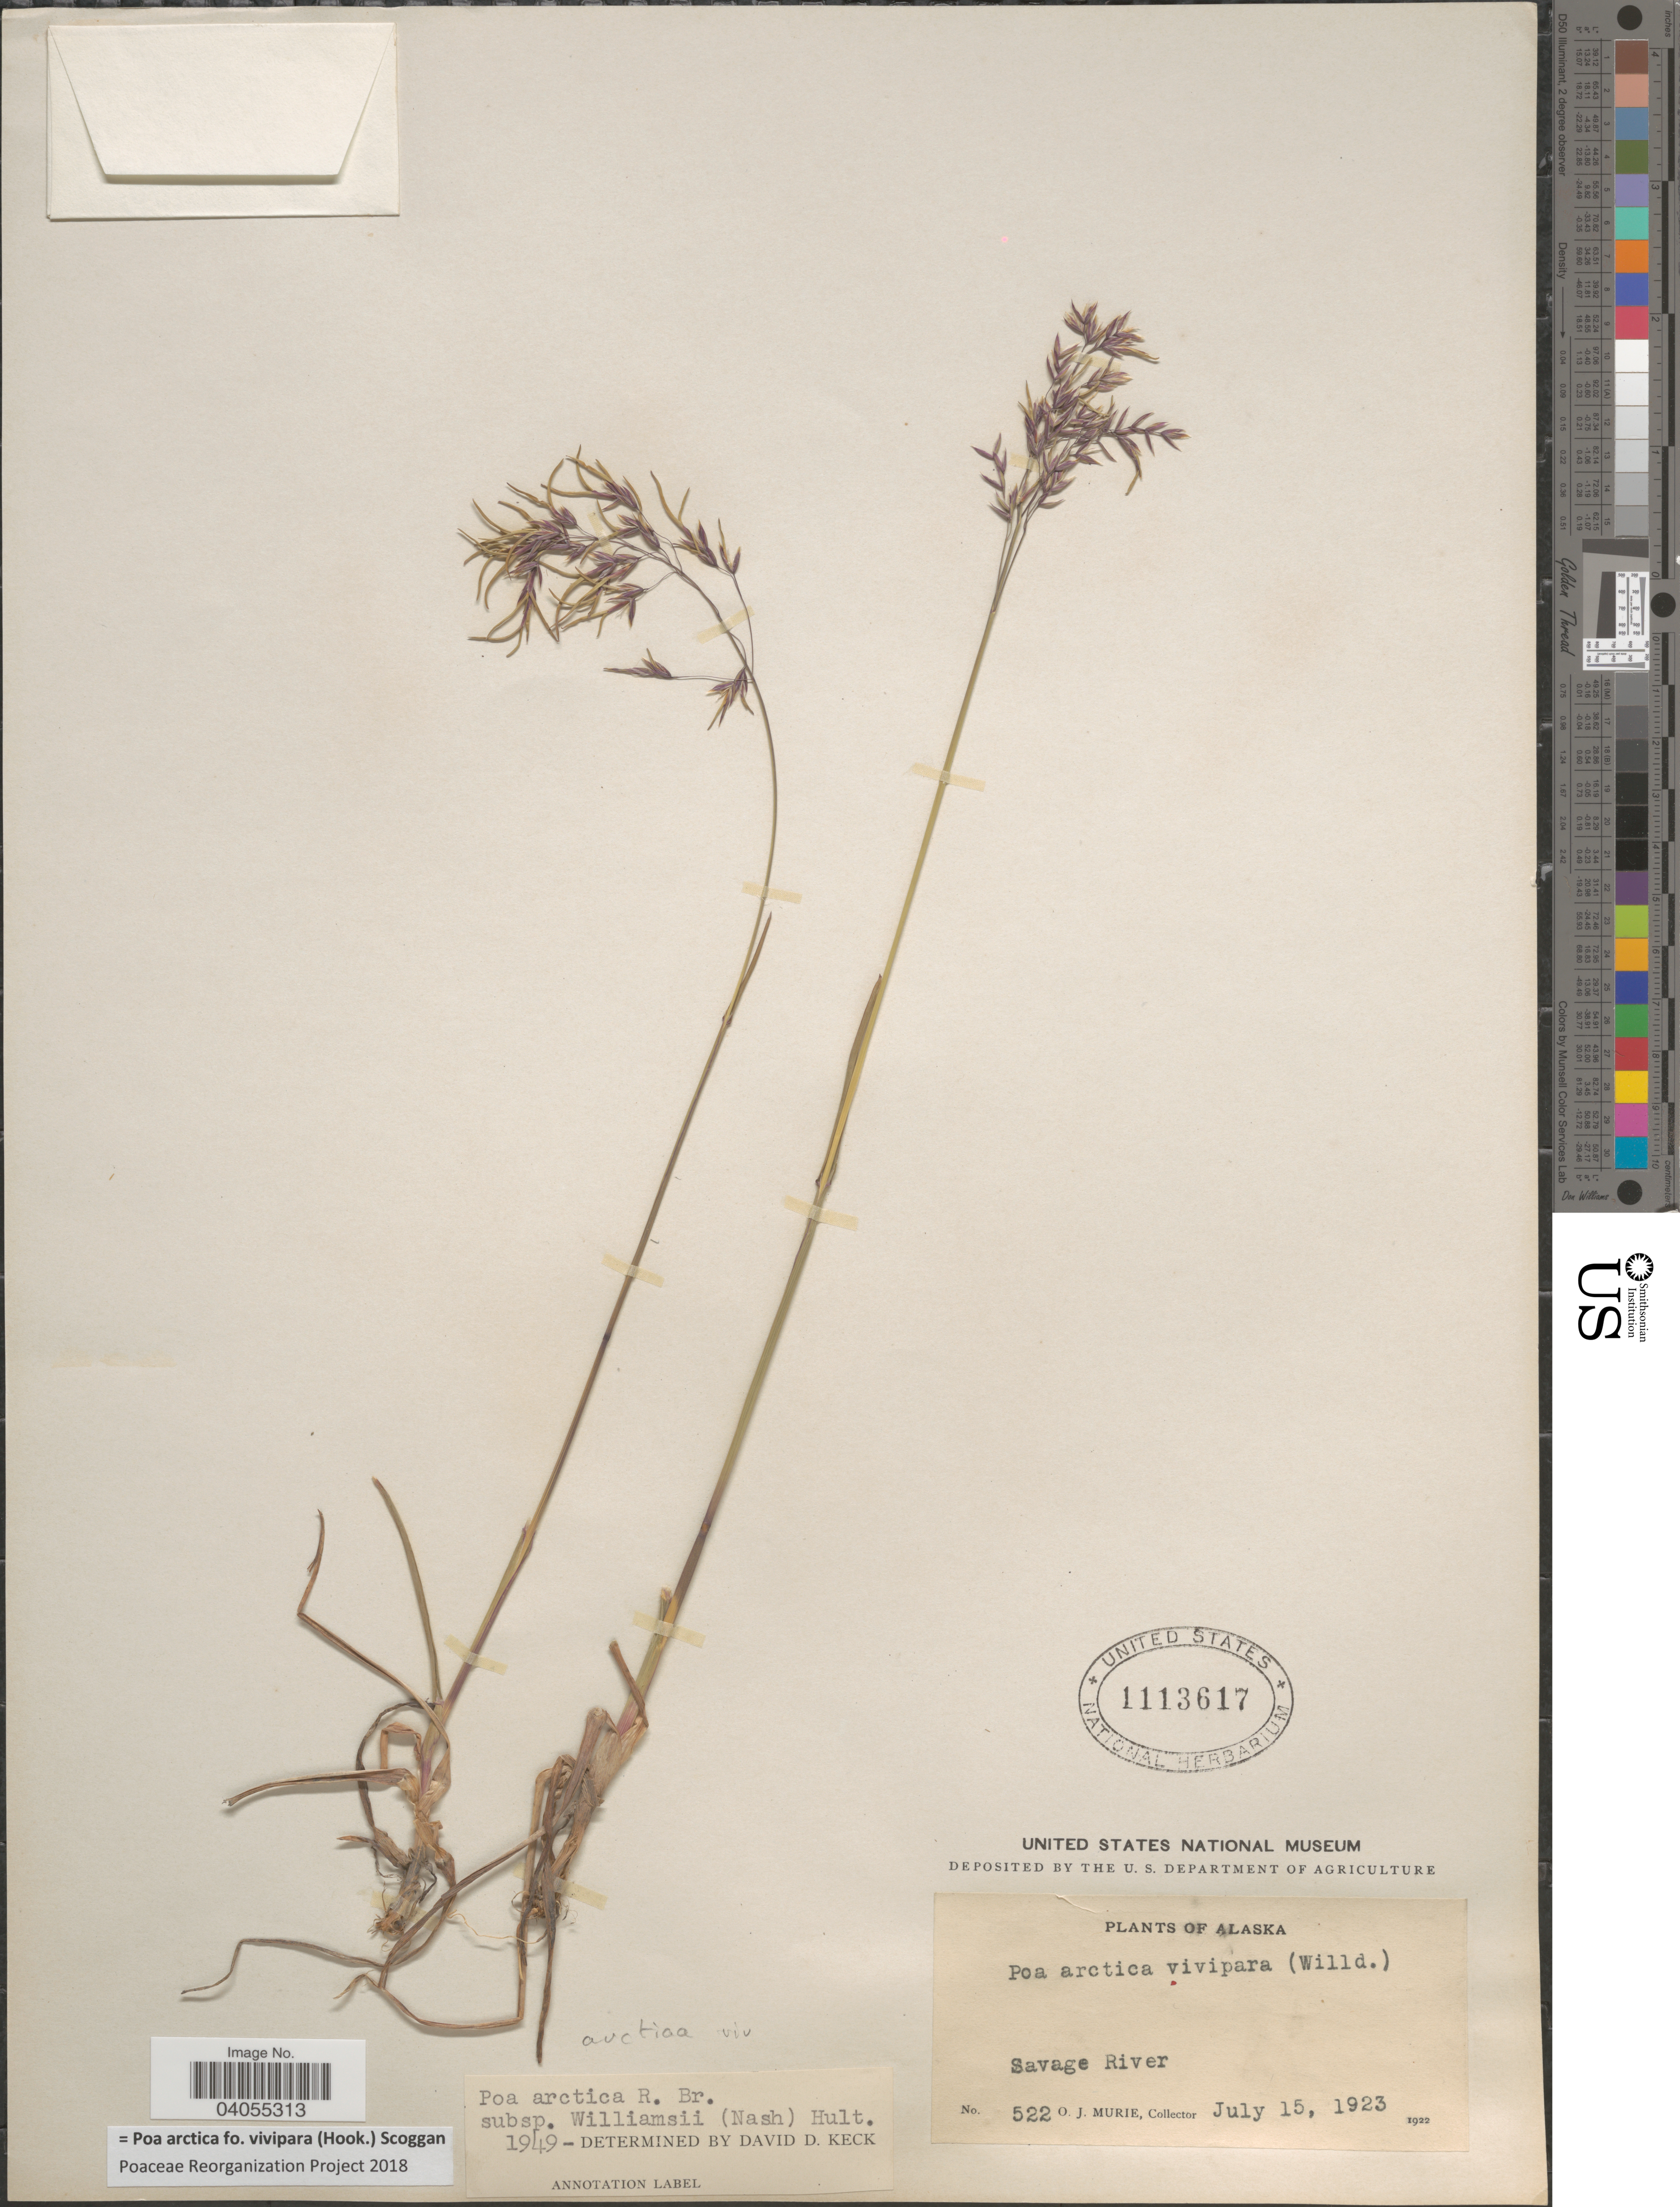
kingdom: Plantae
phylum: Tracheophyta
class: Liliopsida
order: Poales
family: Poaceae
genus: Poa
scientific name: Poa arctica f. vivipara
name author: (Hook.) Scoggan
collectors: O. Murie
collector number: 522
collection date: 1923-07-15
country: United States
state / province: Alaska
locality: Savage River.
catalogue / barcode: US 1113617